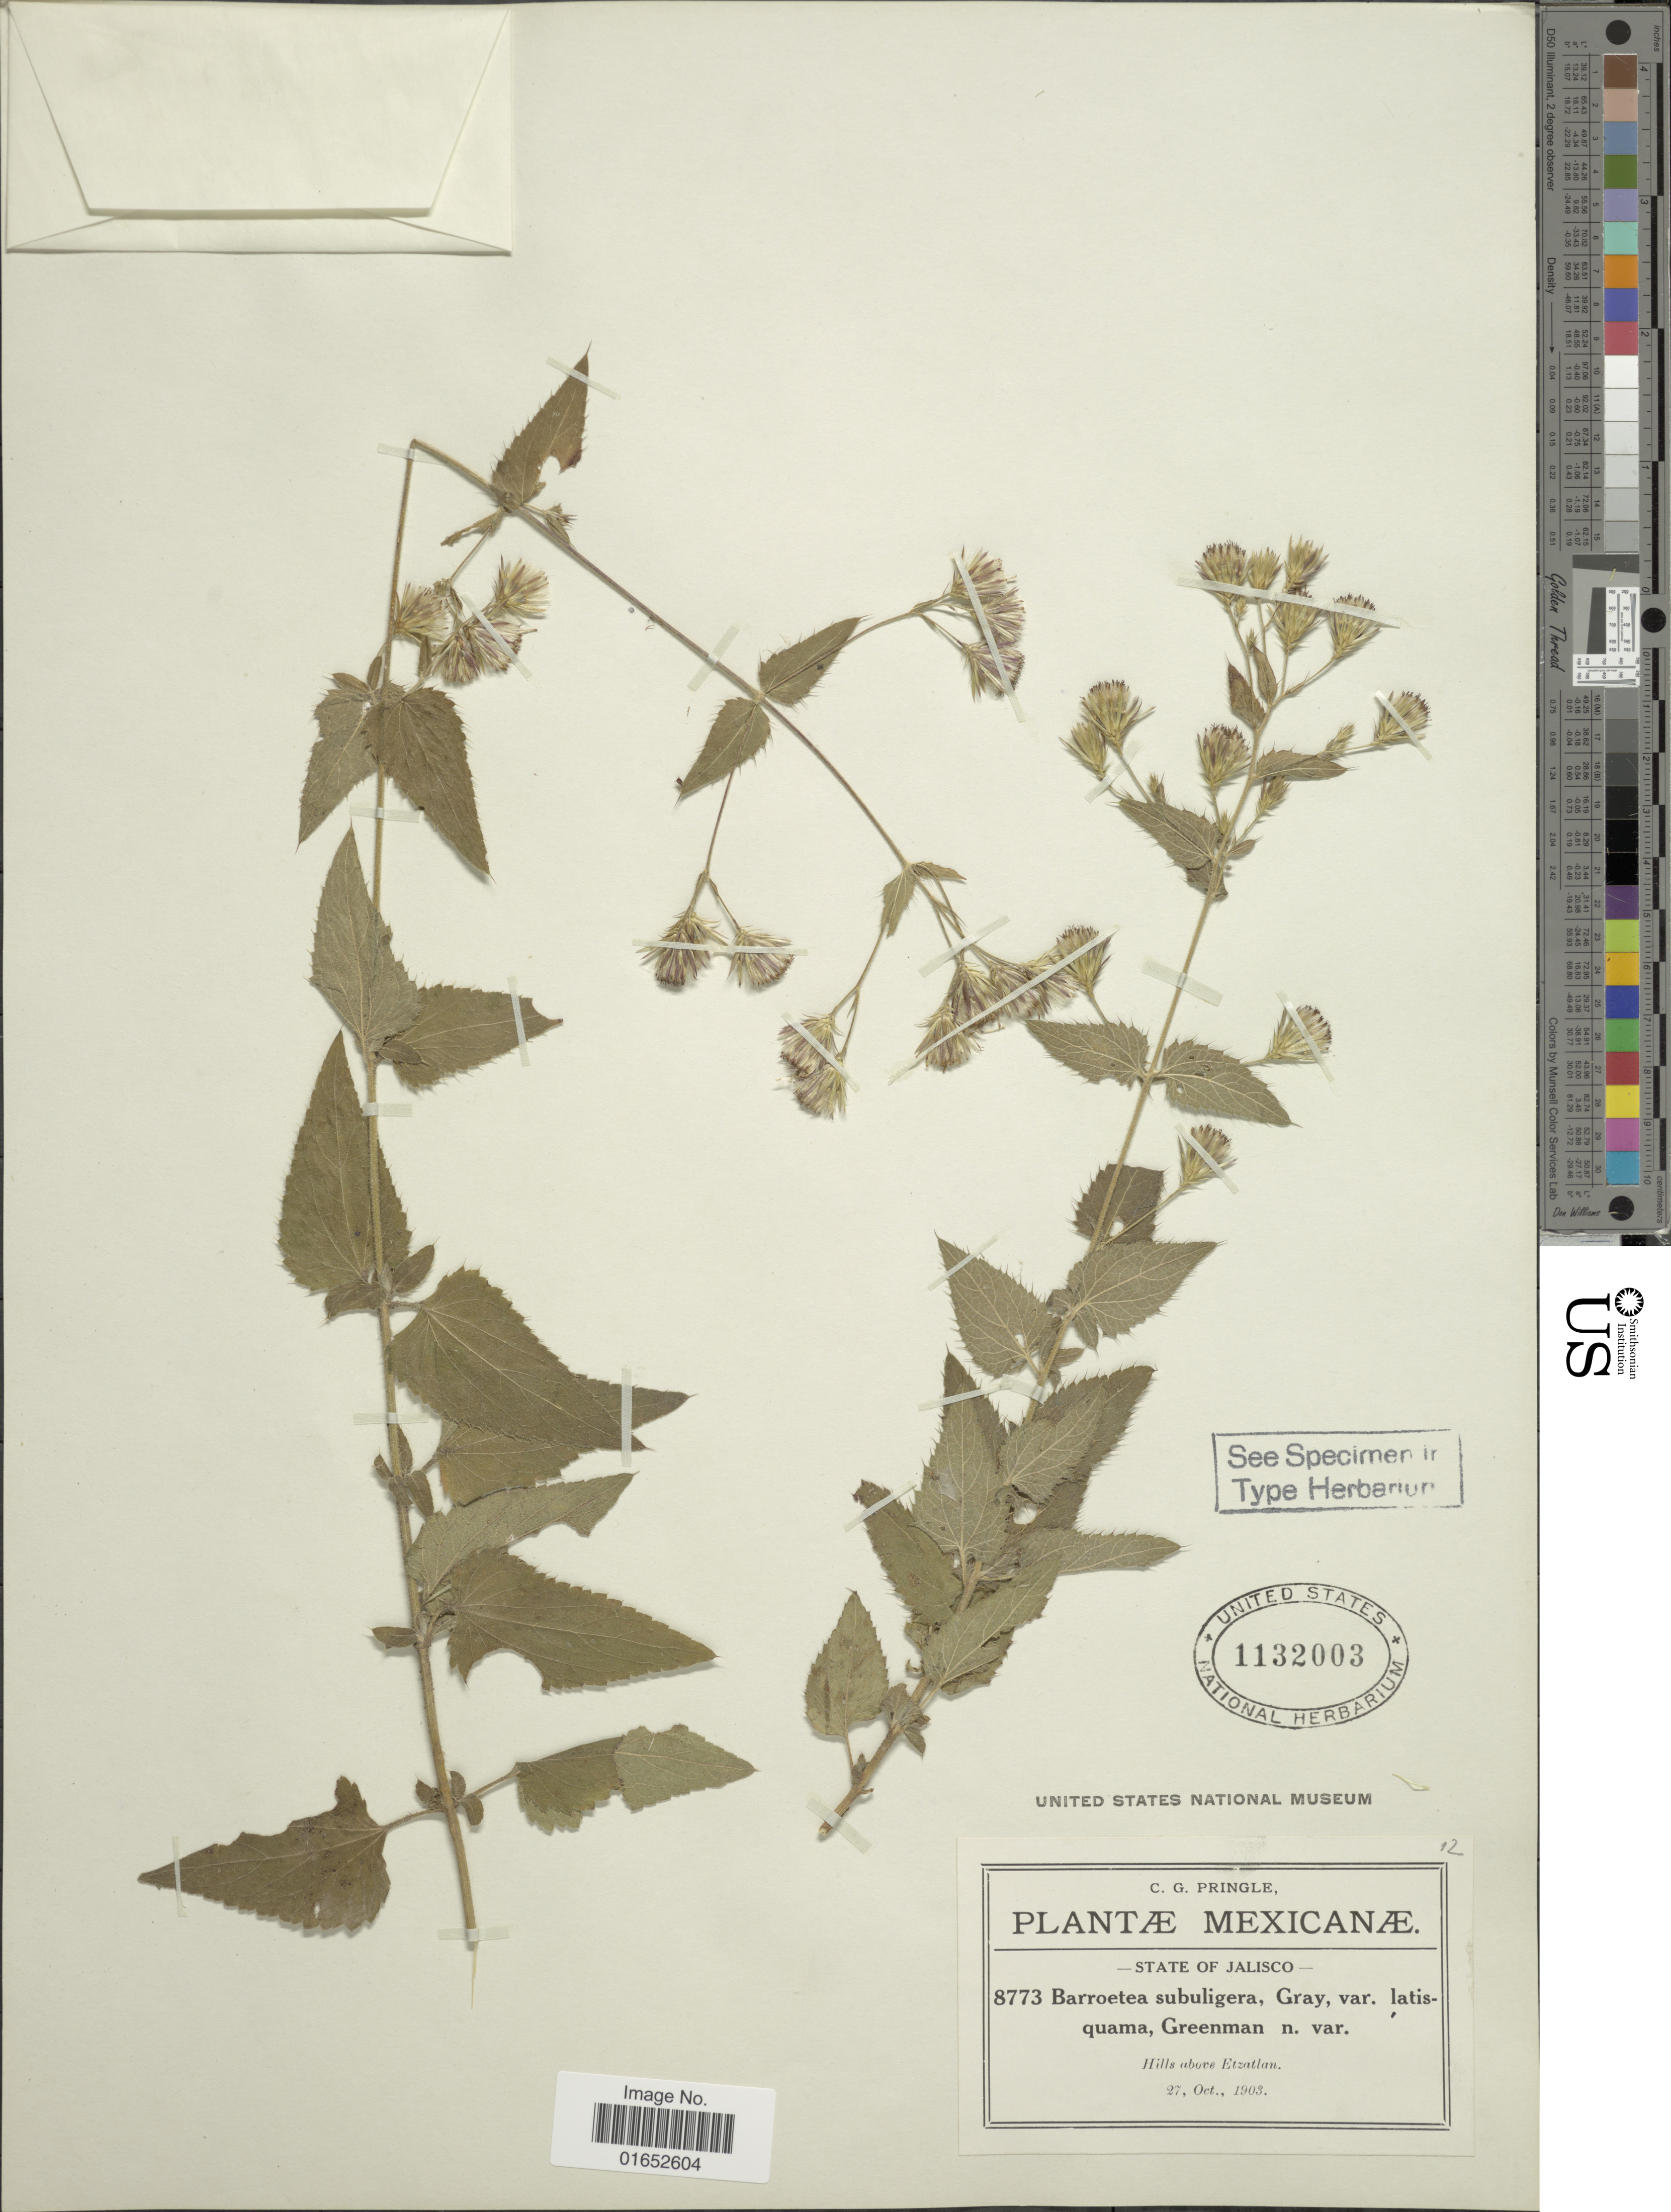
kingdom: Plantae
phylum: Tracheophyta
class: Magnoliopsida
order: Asterales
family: Asteraceae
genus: Barroetea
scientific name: Barroetea subuligera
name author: (S. Schauer) A. Gray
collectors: C. G. Pringle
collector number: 8773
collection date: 1903-10-27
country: Mexico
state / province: Jalisco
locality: Hills above Etzatlan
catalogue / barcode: US 1132003